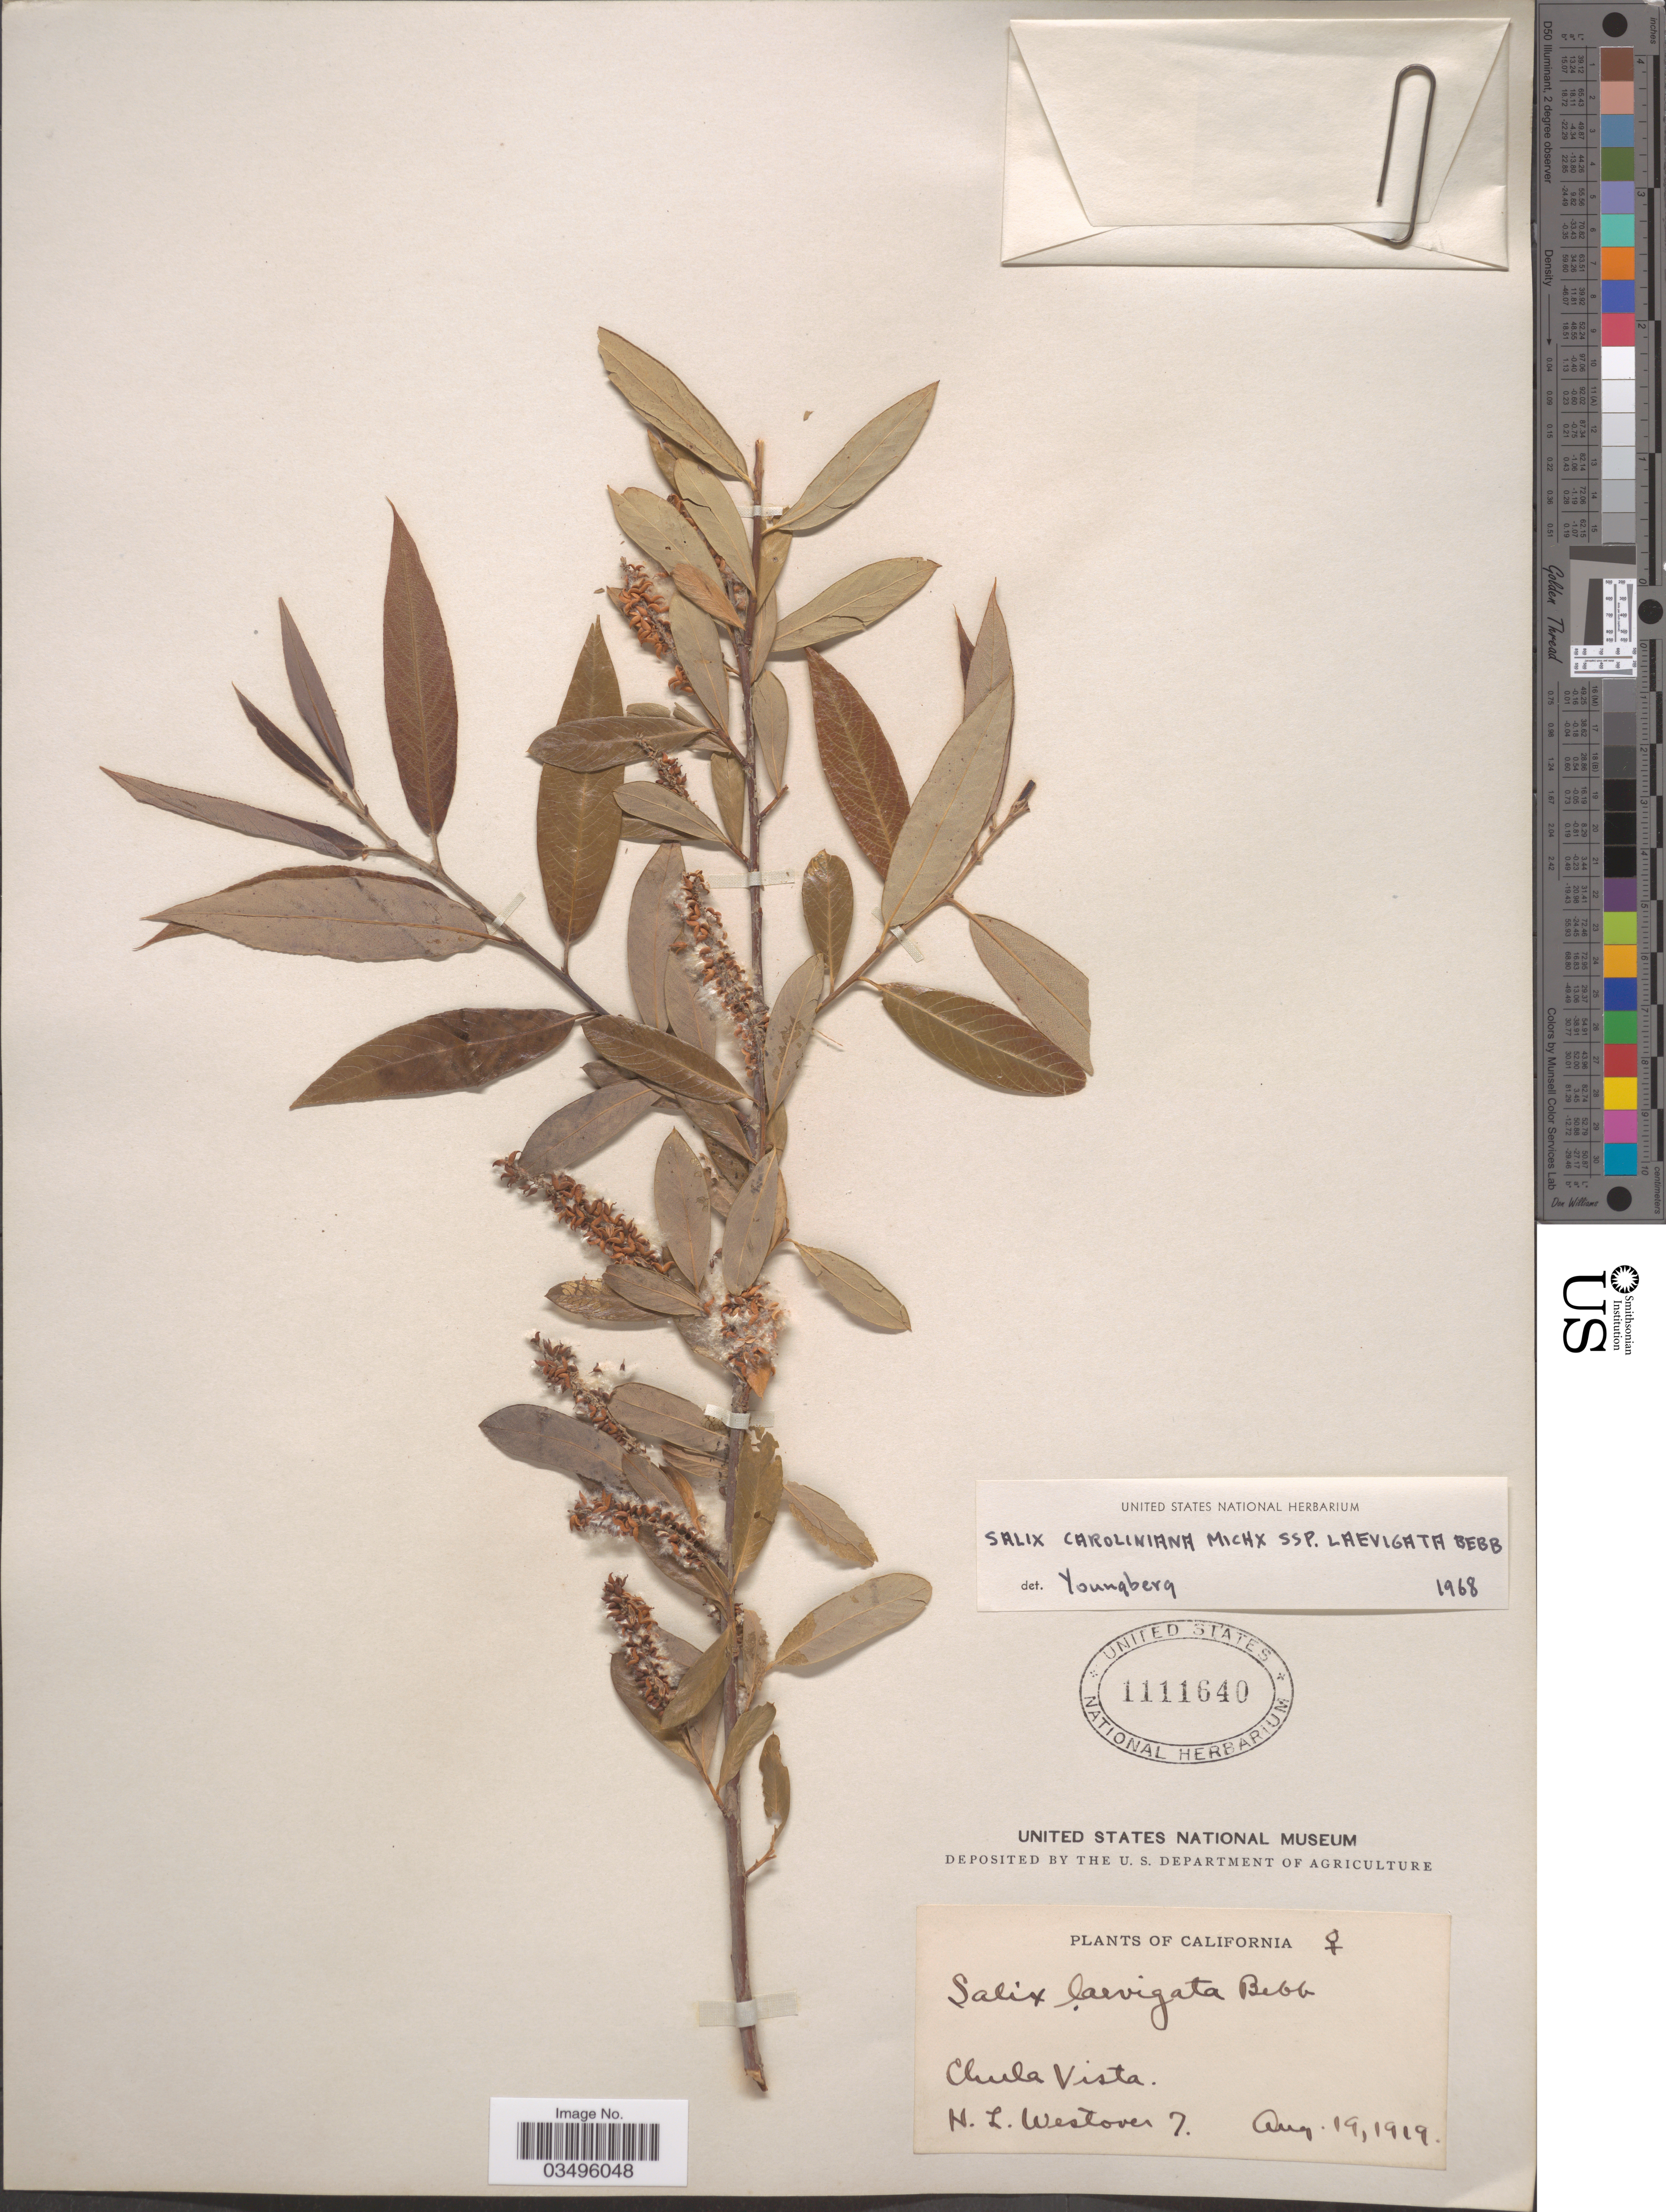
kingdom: Plantae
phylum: Tracheophyta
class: Magnoliopsida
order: Malpighiales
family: Salicaceae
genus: Salix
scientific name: Salix caroliniana subsp. laevigata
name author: Bebb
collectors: H. Westover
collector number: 7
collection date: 1919-08-19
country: United States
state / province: California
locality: Chula Vista.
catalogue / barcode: US 1111640